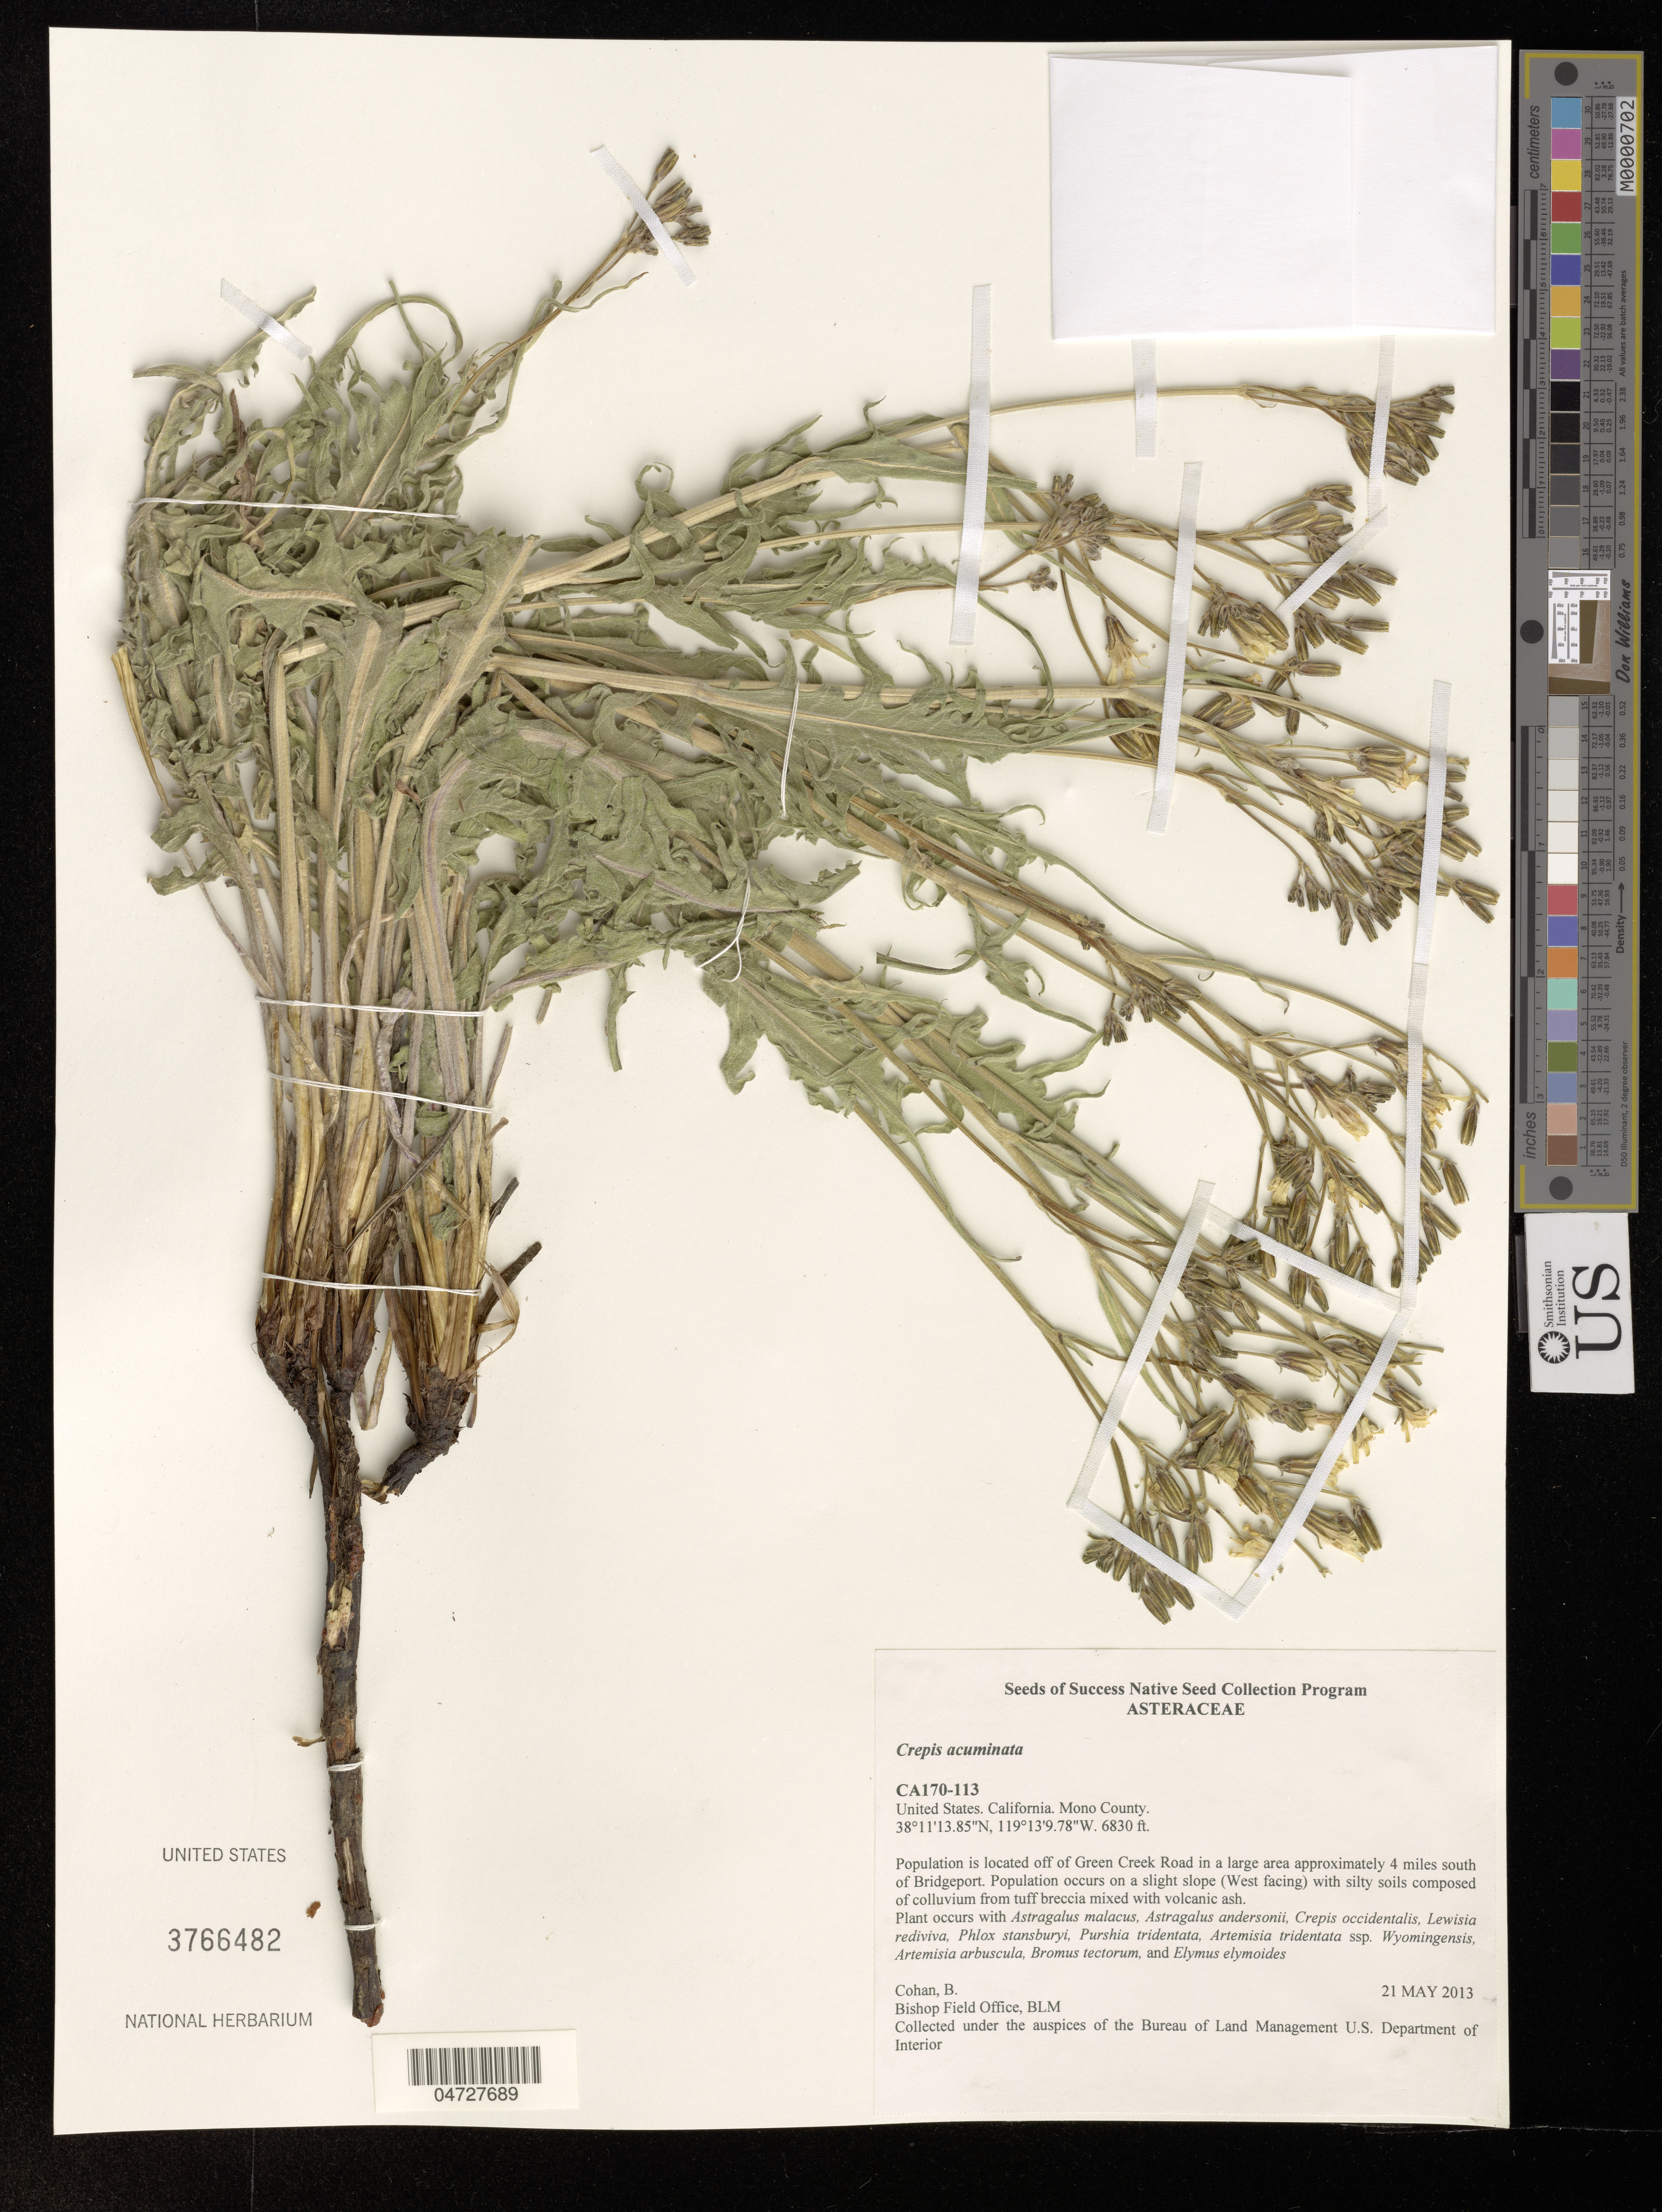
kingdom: Plantae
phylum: Tracheophyta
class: Magnoliopsida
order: Asterales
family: Asteraceae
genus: Crepis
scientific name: Crepis acuminata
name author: Nutt.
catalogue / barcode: US 3766482